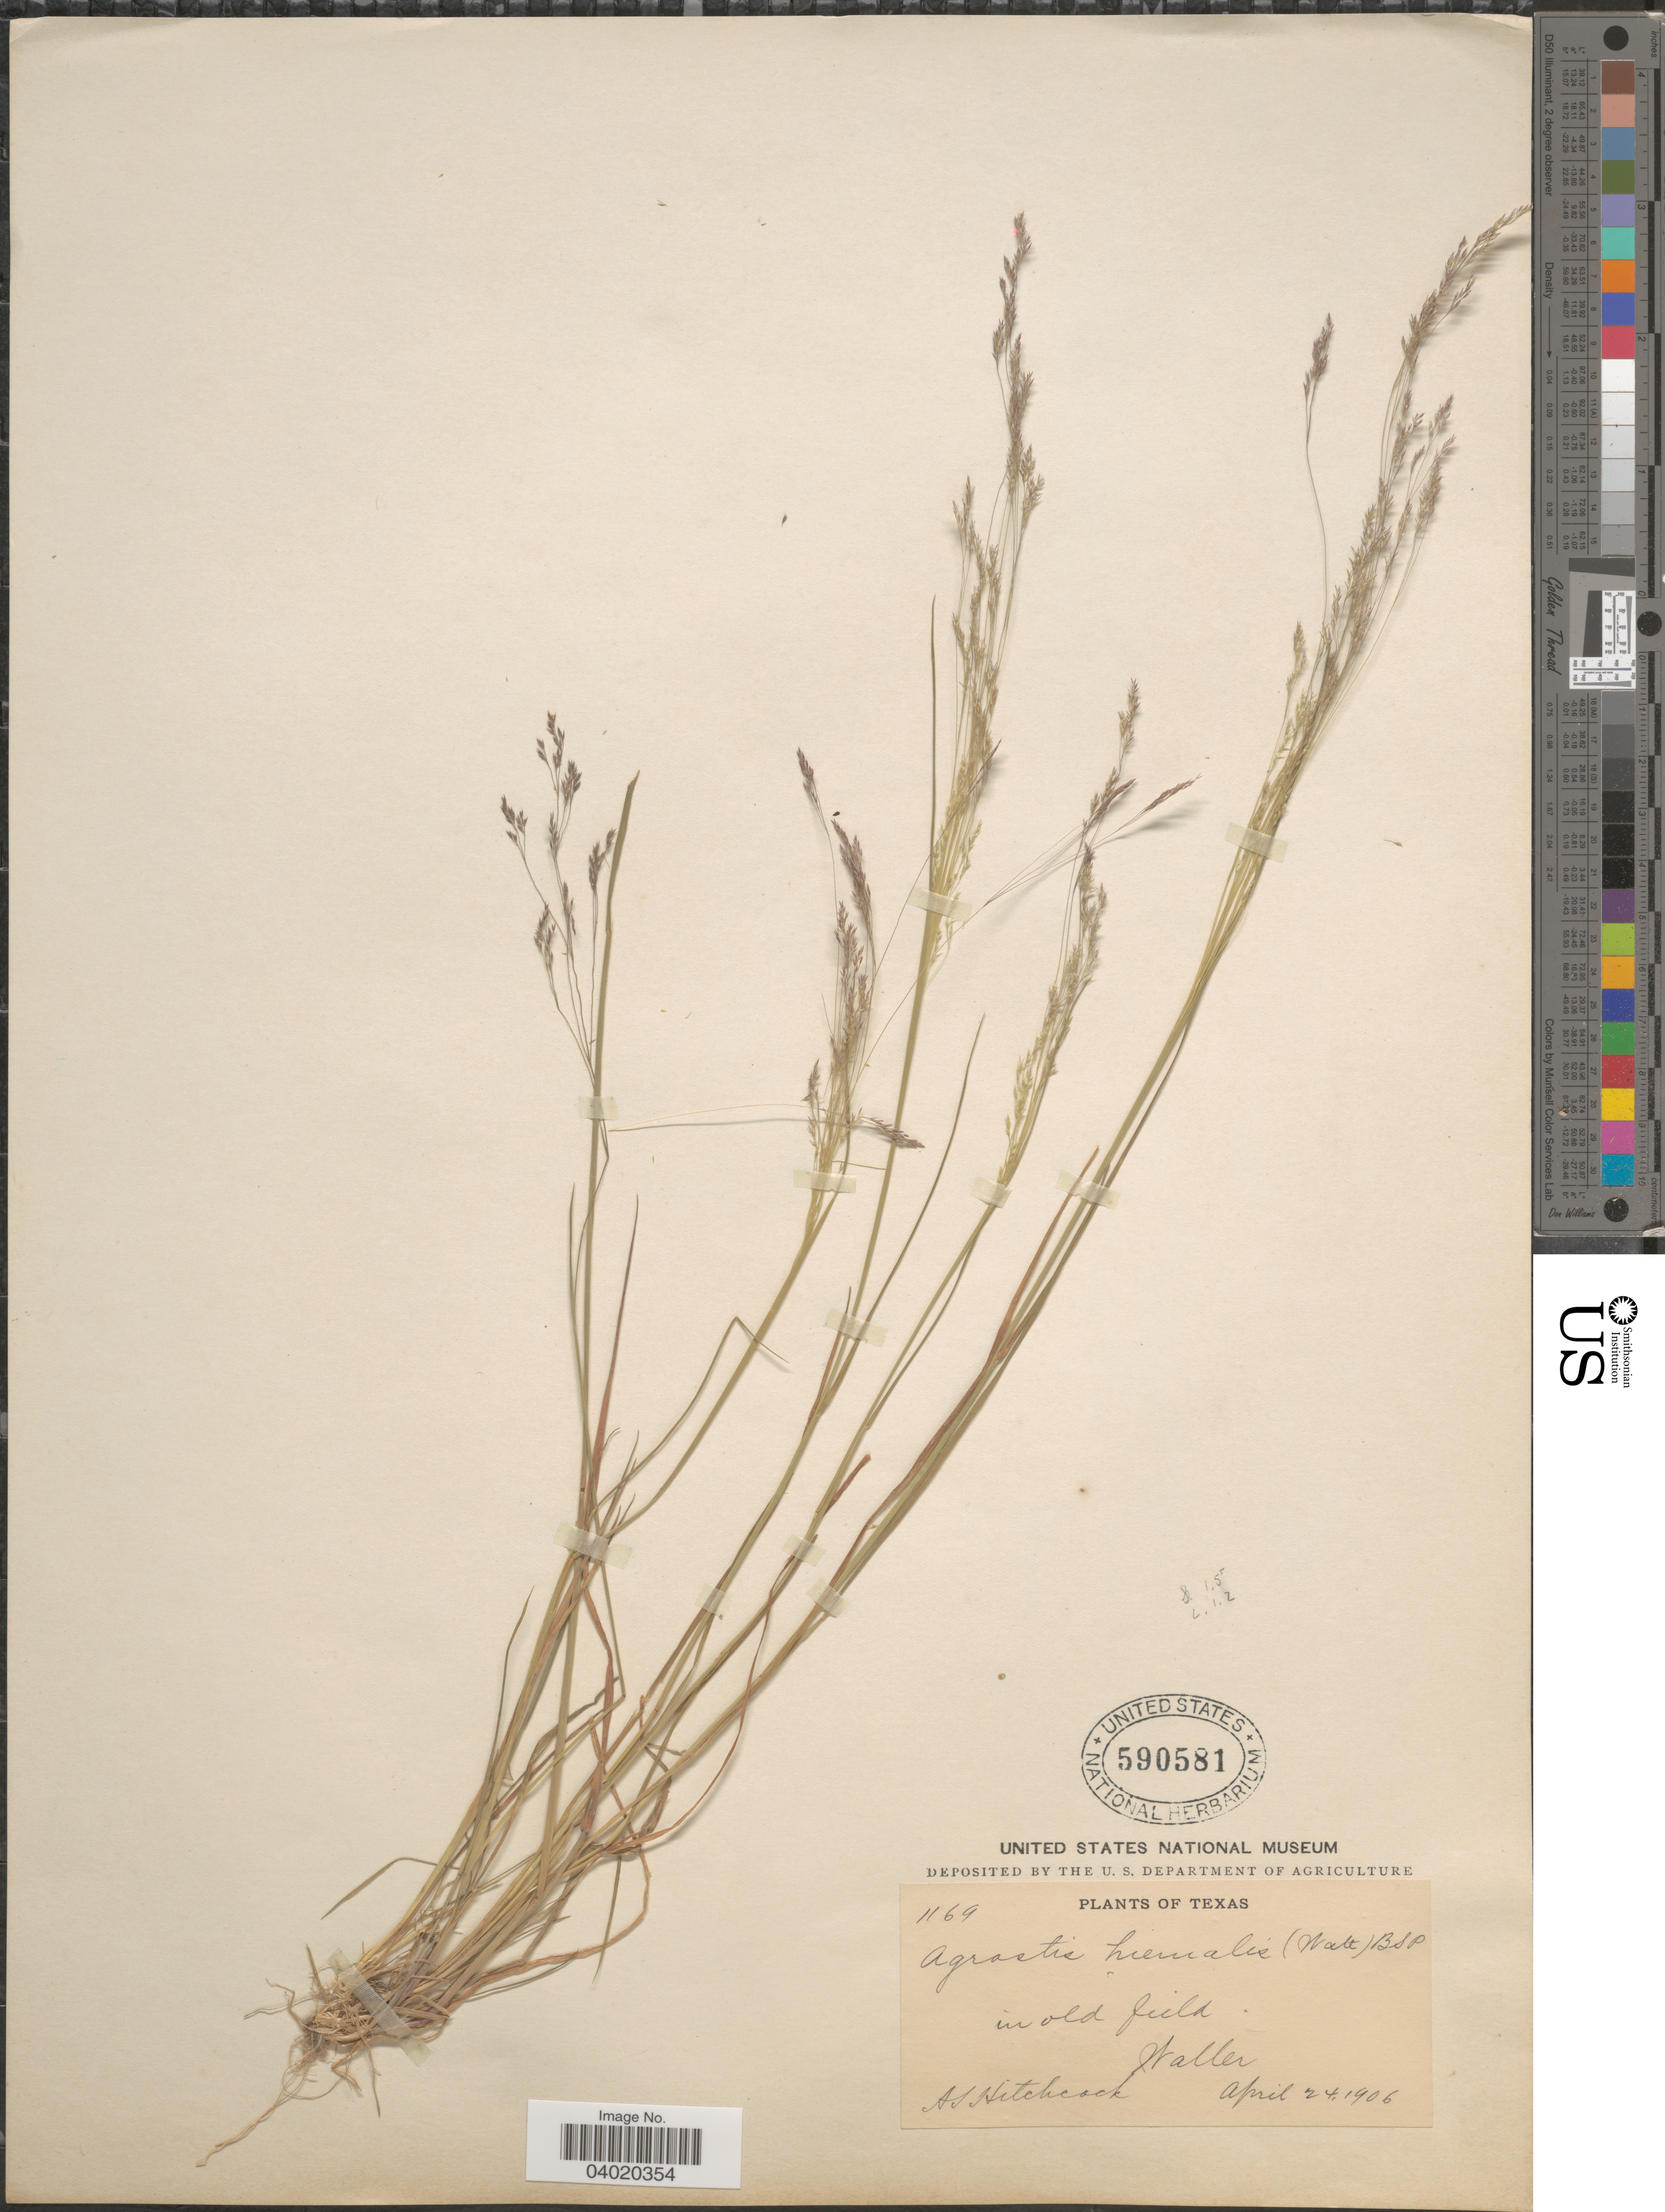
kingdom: Plantae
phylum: Tracheophyta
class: Liliopsida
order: Poales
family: Poaceae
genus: Agrostis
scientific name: Agrostis hyemalis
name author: (Walter) Britton et al.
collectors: A. S. Hitchcock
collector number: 1169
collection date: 1906-04-24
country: United States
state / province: Texas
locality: Waller.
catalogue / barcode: US 590581